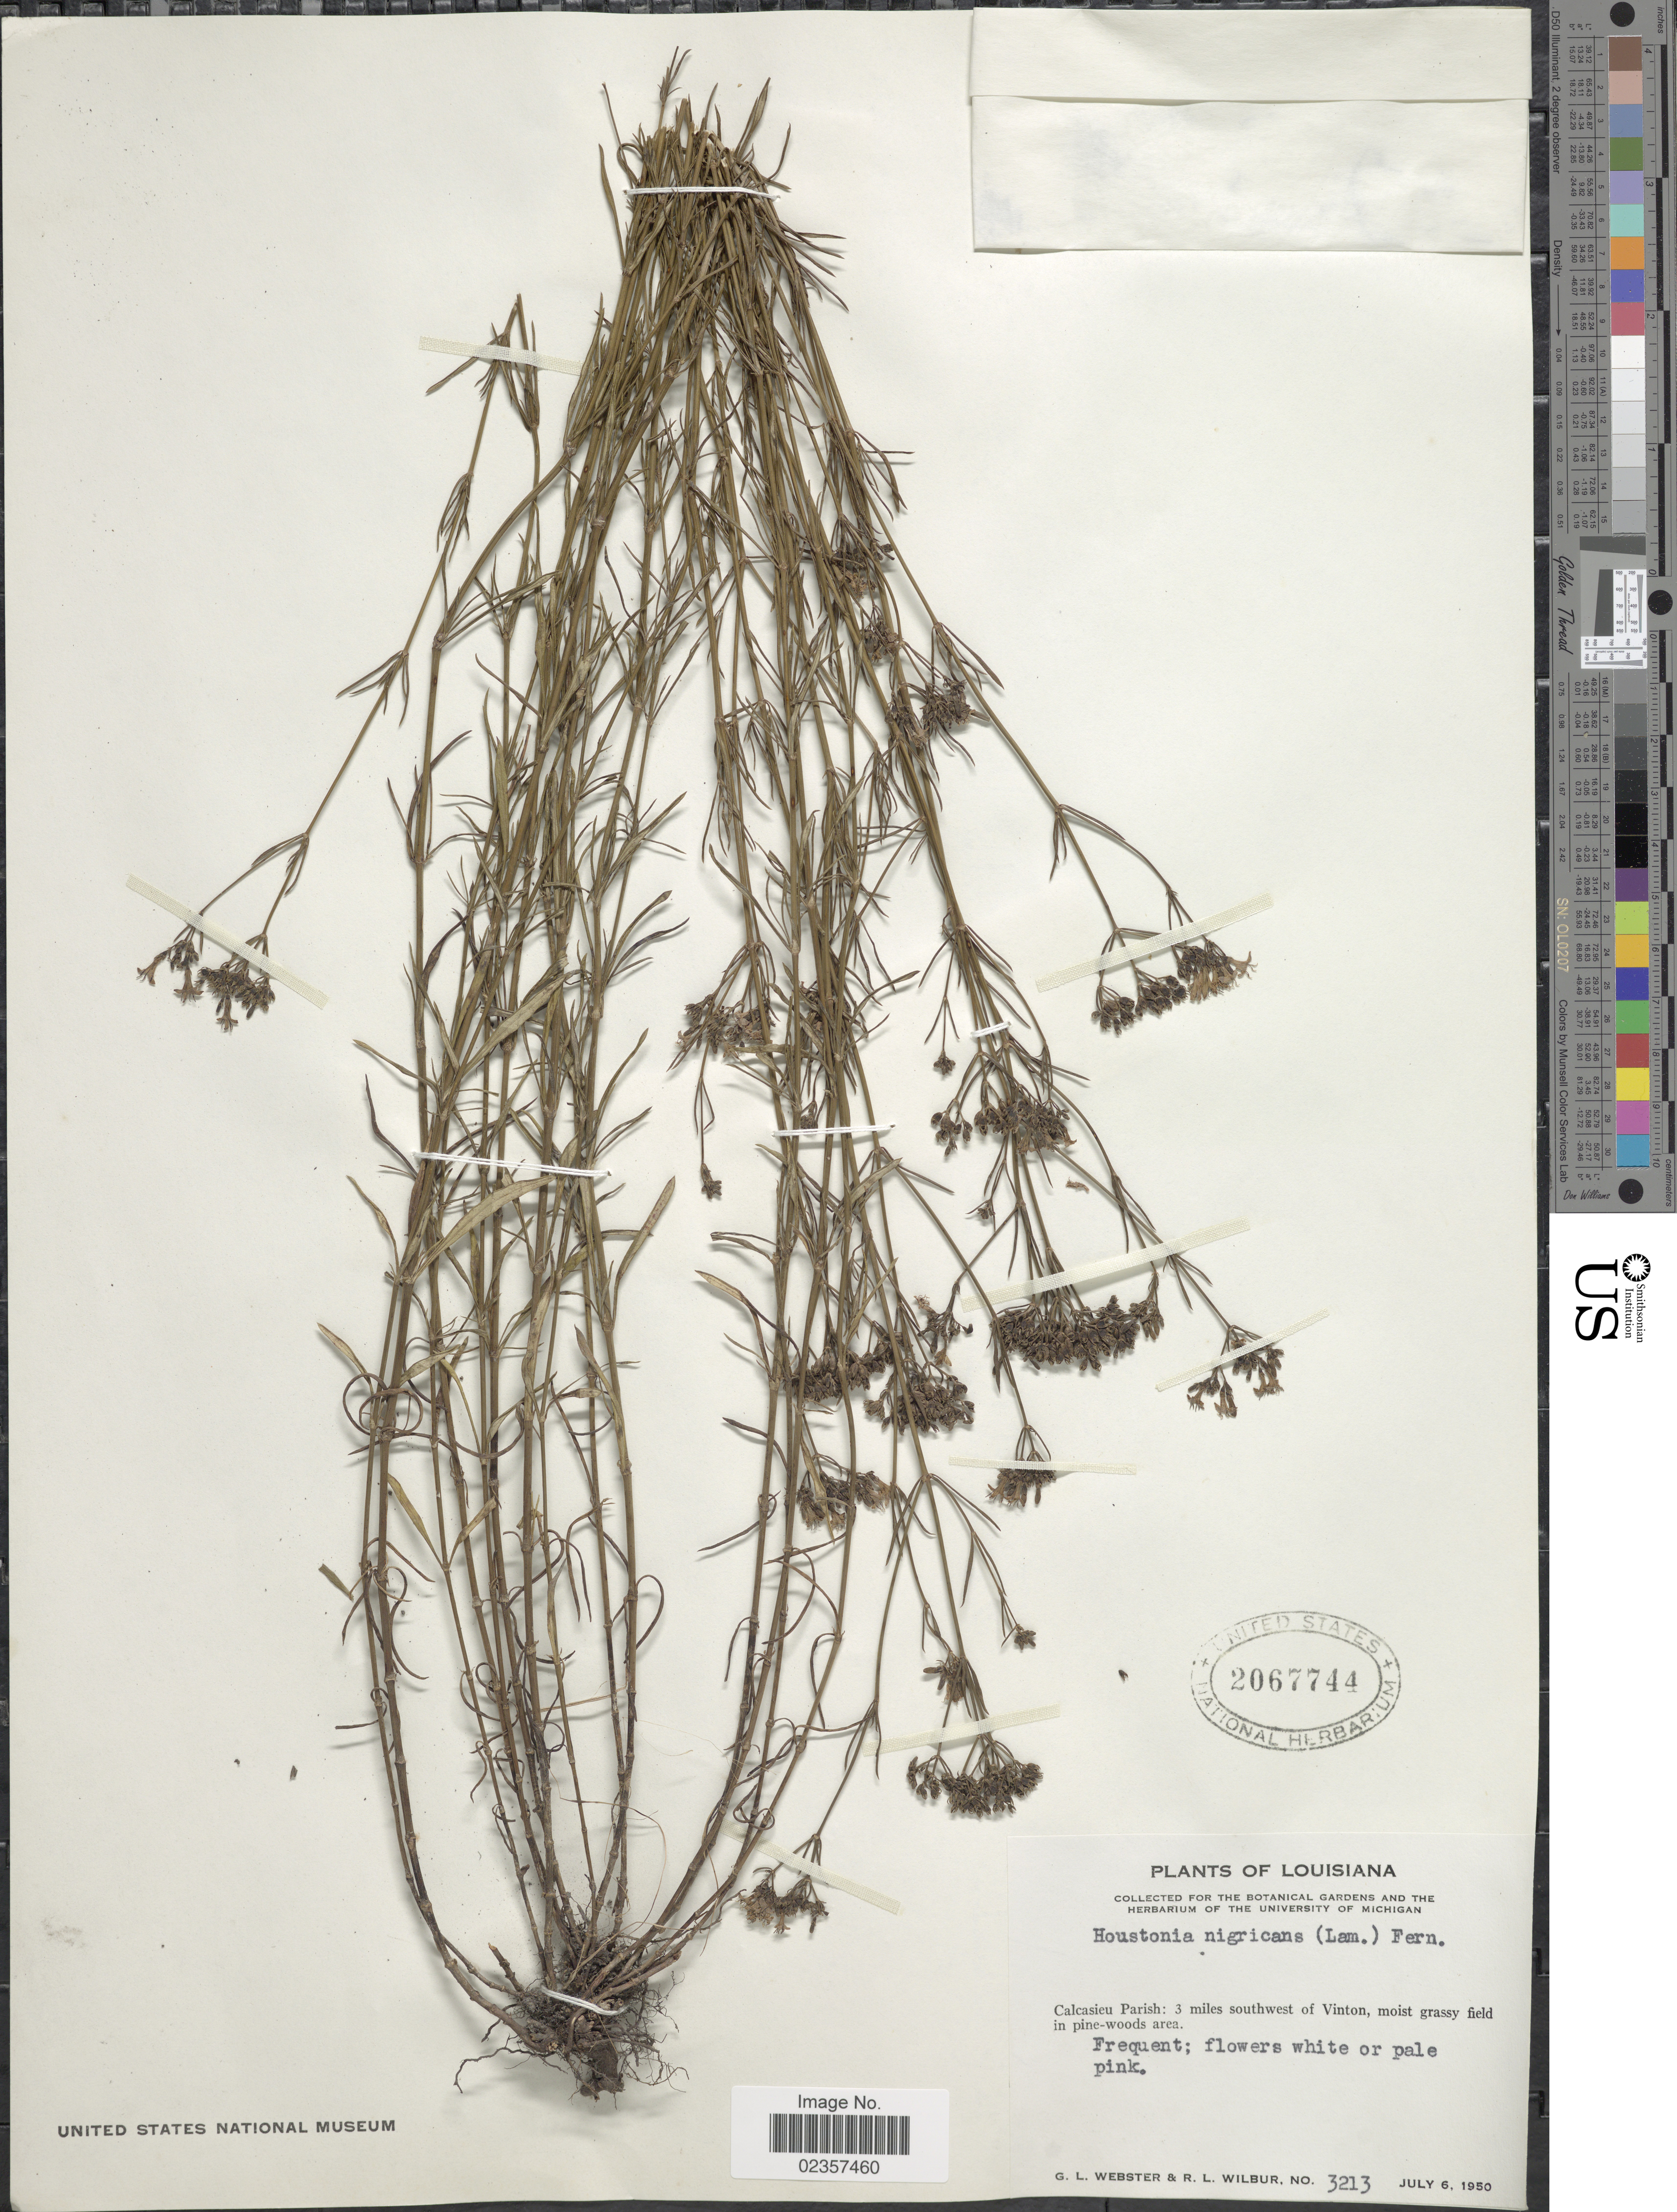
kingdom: Plantae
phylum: Tracheophyta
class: Magnoliopsida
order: Gentianales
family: Rubiaceae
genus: Houstonia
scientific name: Houstonia nigricans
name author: (Lam.) Fernald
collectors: G. L. Webster & R. L. Wilbur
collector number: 3213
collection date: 1950-07-06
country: United States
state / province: Louisiana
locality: Calcasieu Parish: 3 miles southwest of Vinton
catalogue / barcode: US 2067744